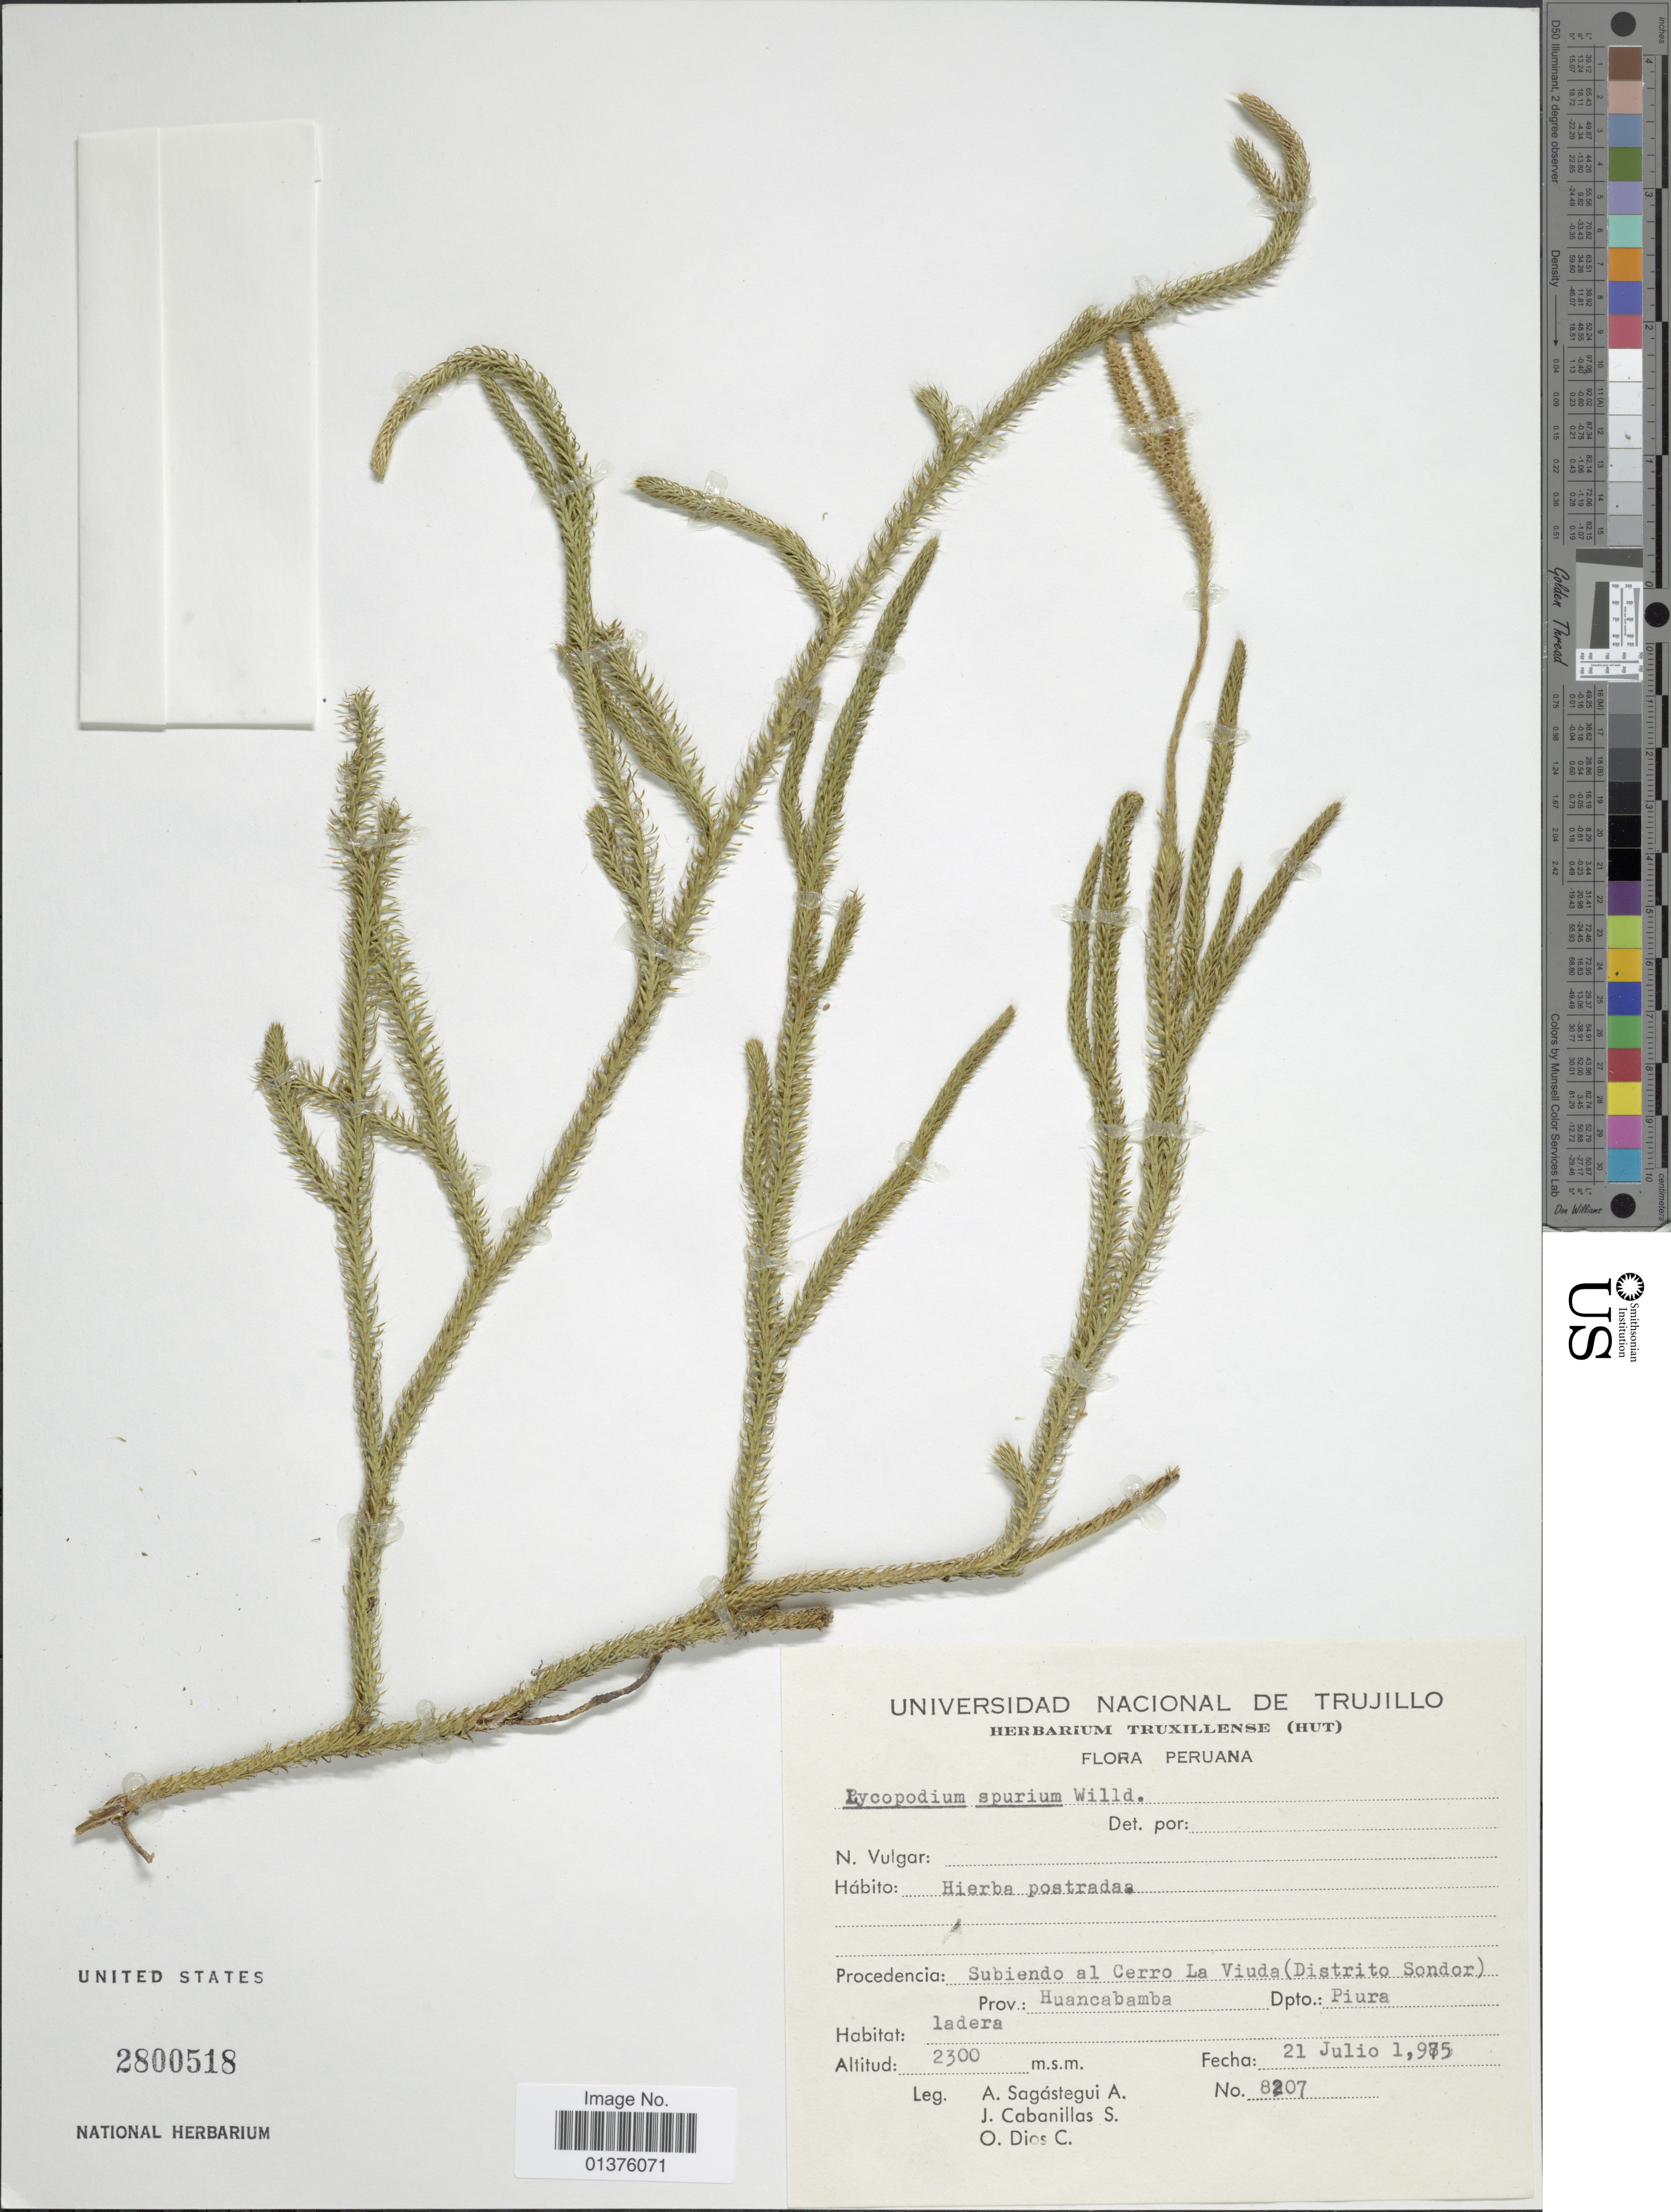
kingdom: Plantae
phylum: Tracheophyta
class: Lycopodiopsida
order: Lycopodiales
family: Lycopodiaceae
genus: Lycopodium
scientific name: Lycopodium clavatum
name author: L.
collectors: A. Sagástegui A., J. Cabanillas S. & O. Dios C.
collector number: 8207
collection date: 1975-07-21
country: Peru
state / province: Piura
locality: Subiendo al Cerro La Viuda(Distrito Sondor), prov. Huancamba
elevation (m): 2300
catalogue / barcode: US 2800518